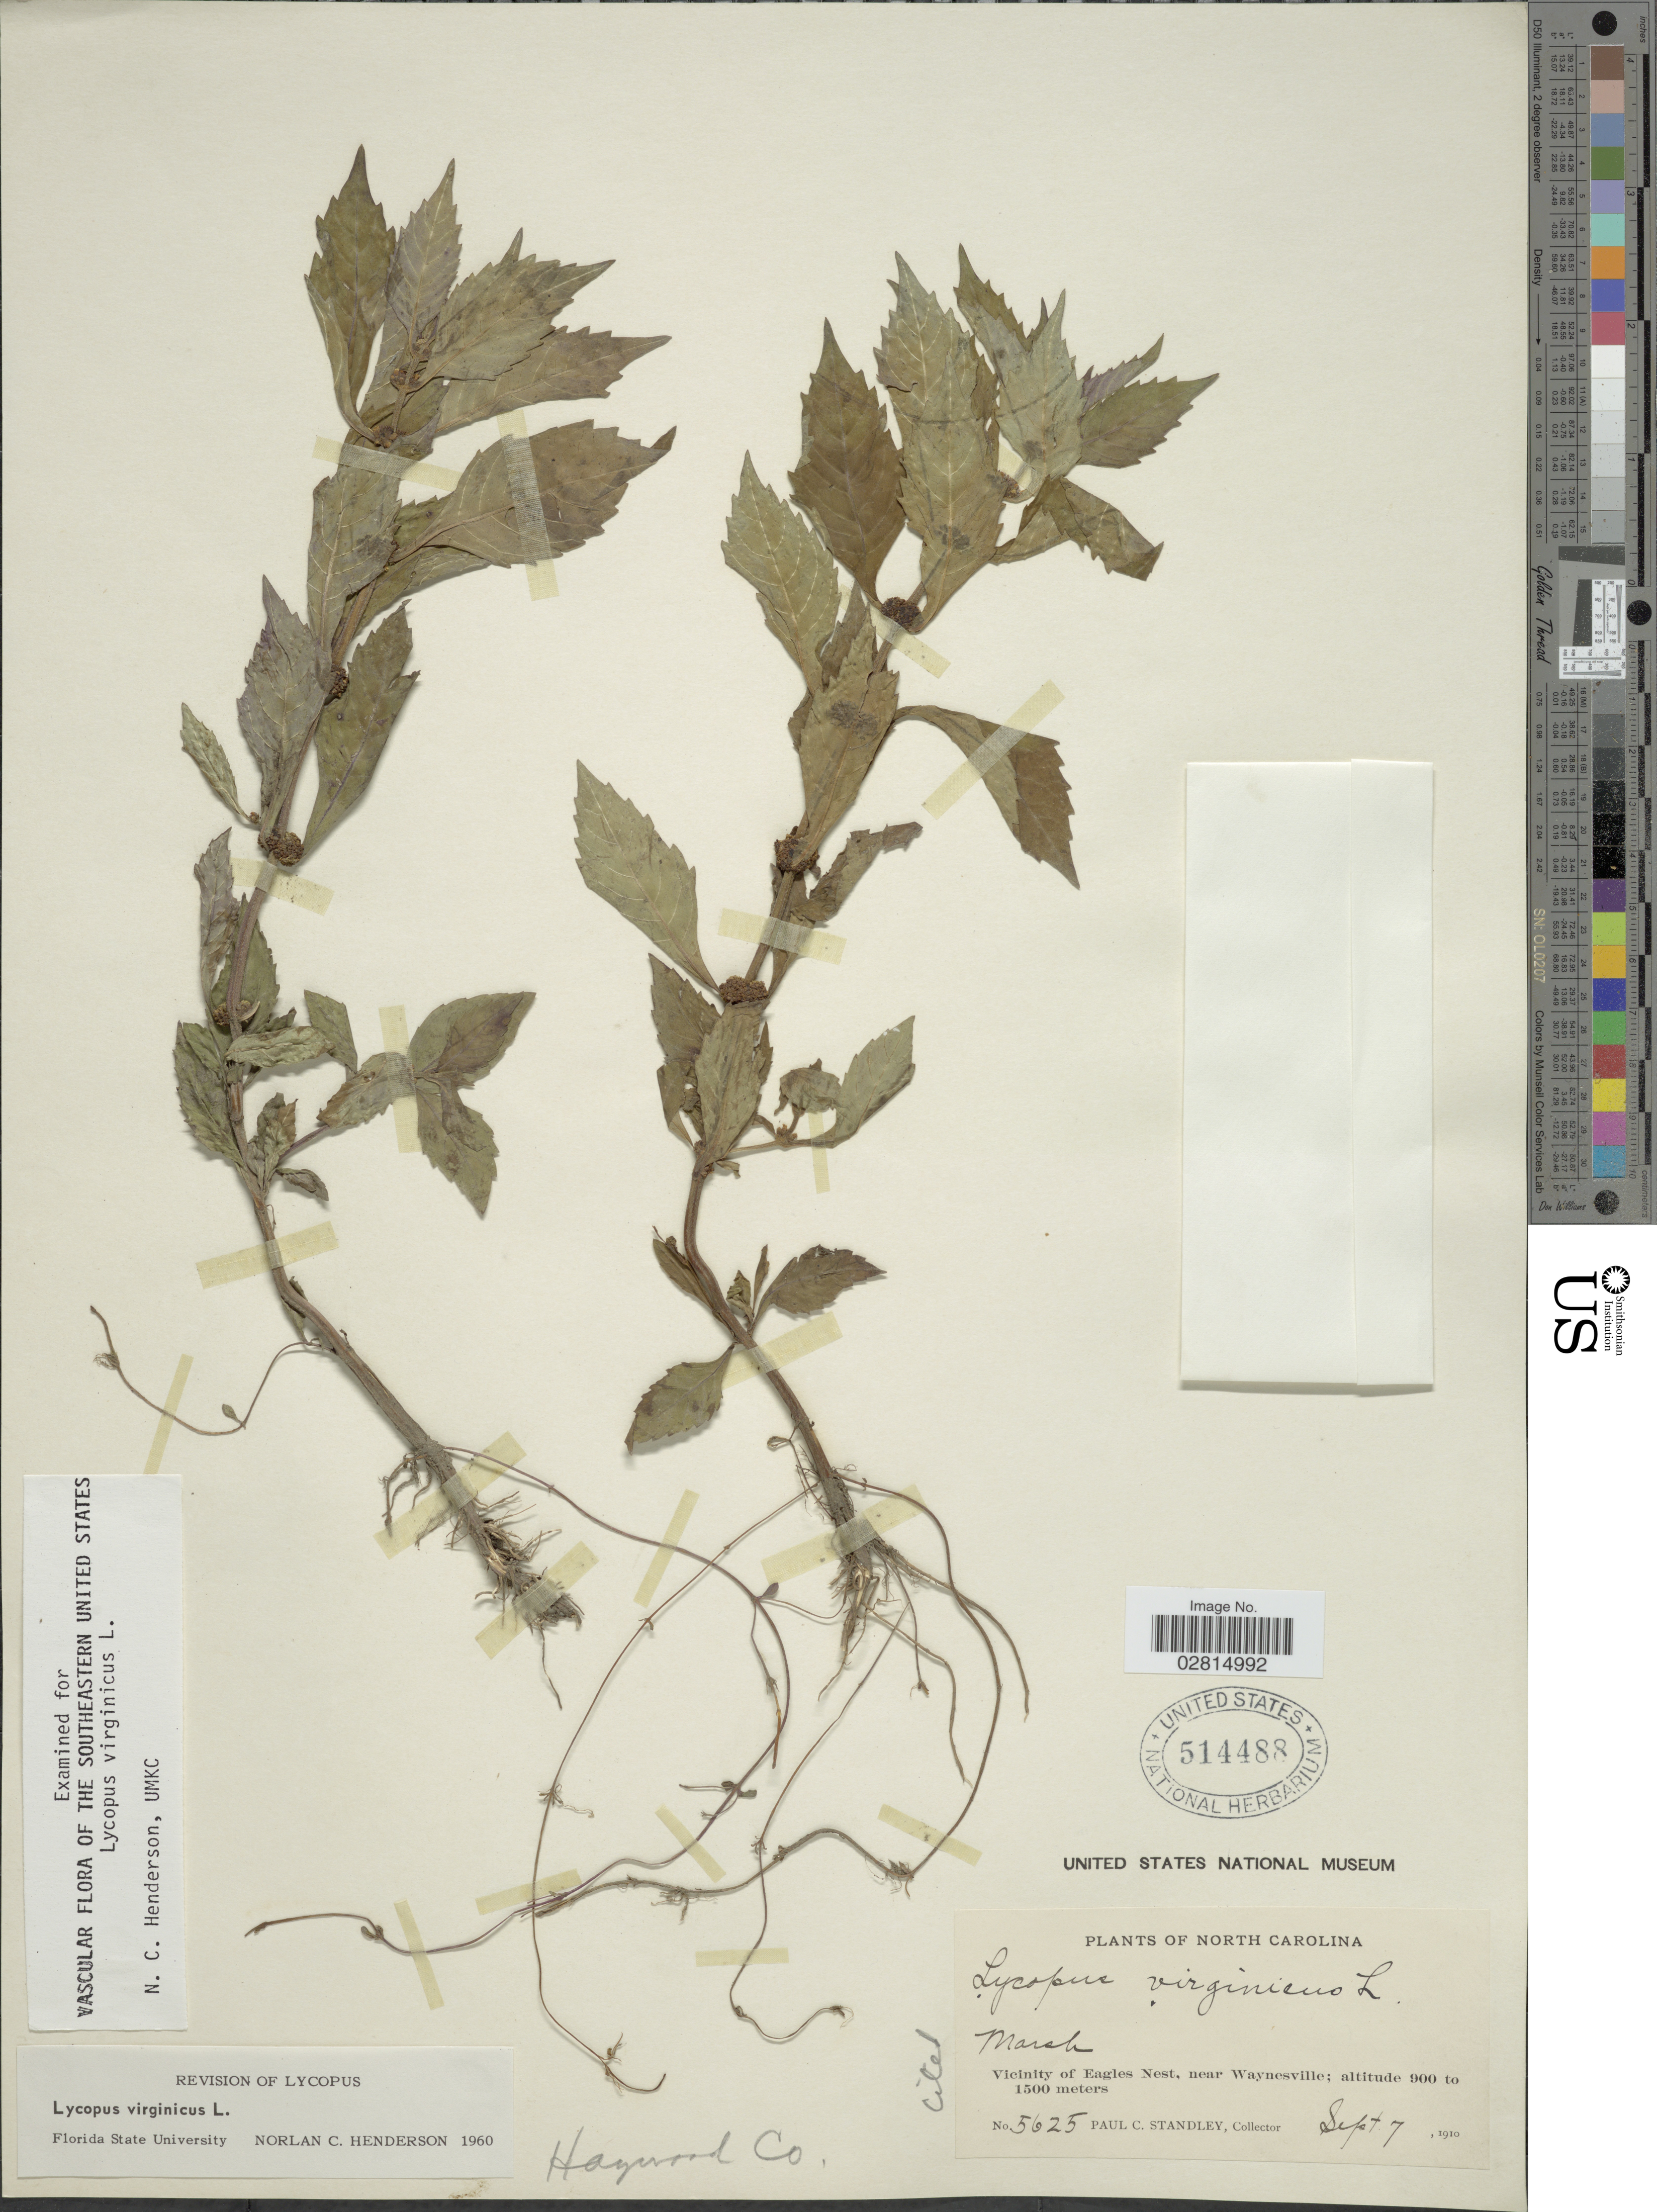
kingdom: Plantae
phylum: Tracheophyta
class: Magnoliopsida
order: Lamiales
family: Lamiaceae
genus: Lycopus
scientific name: Lycopus virginicus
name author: L.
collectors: P. C. Standley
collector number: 5625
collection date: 1910-09-07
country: United States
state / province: North Carolina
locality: Vicinity of Eagles Nest, near Waynesville, Haywood Co.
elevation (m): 900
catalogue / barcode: US 514488